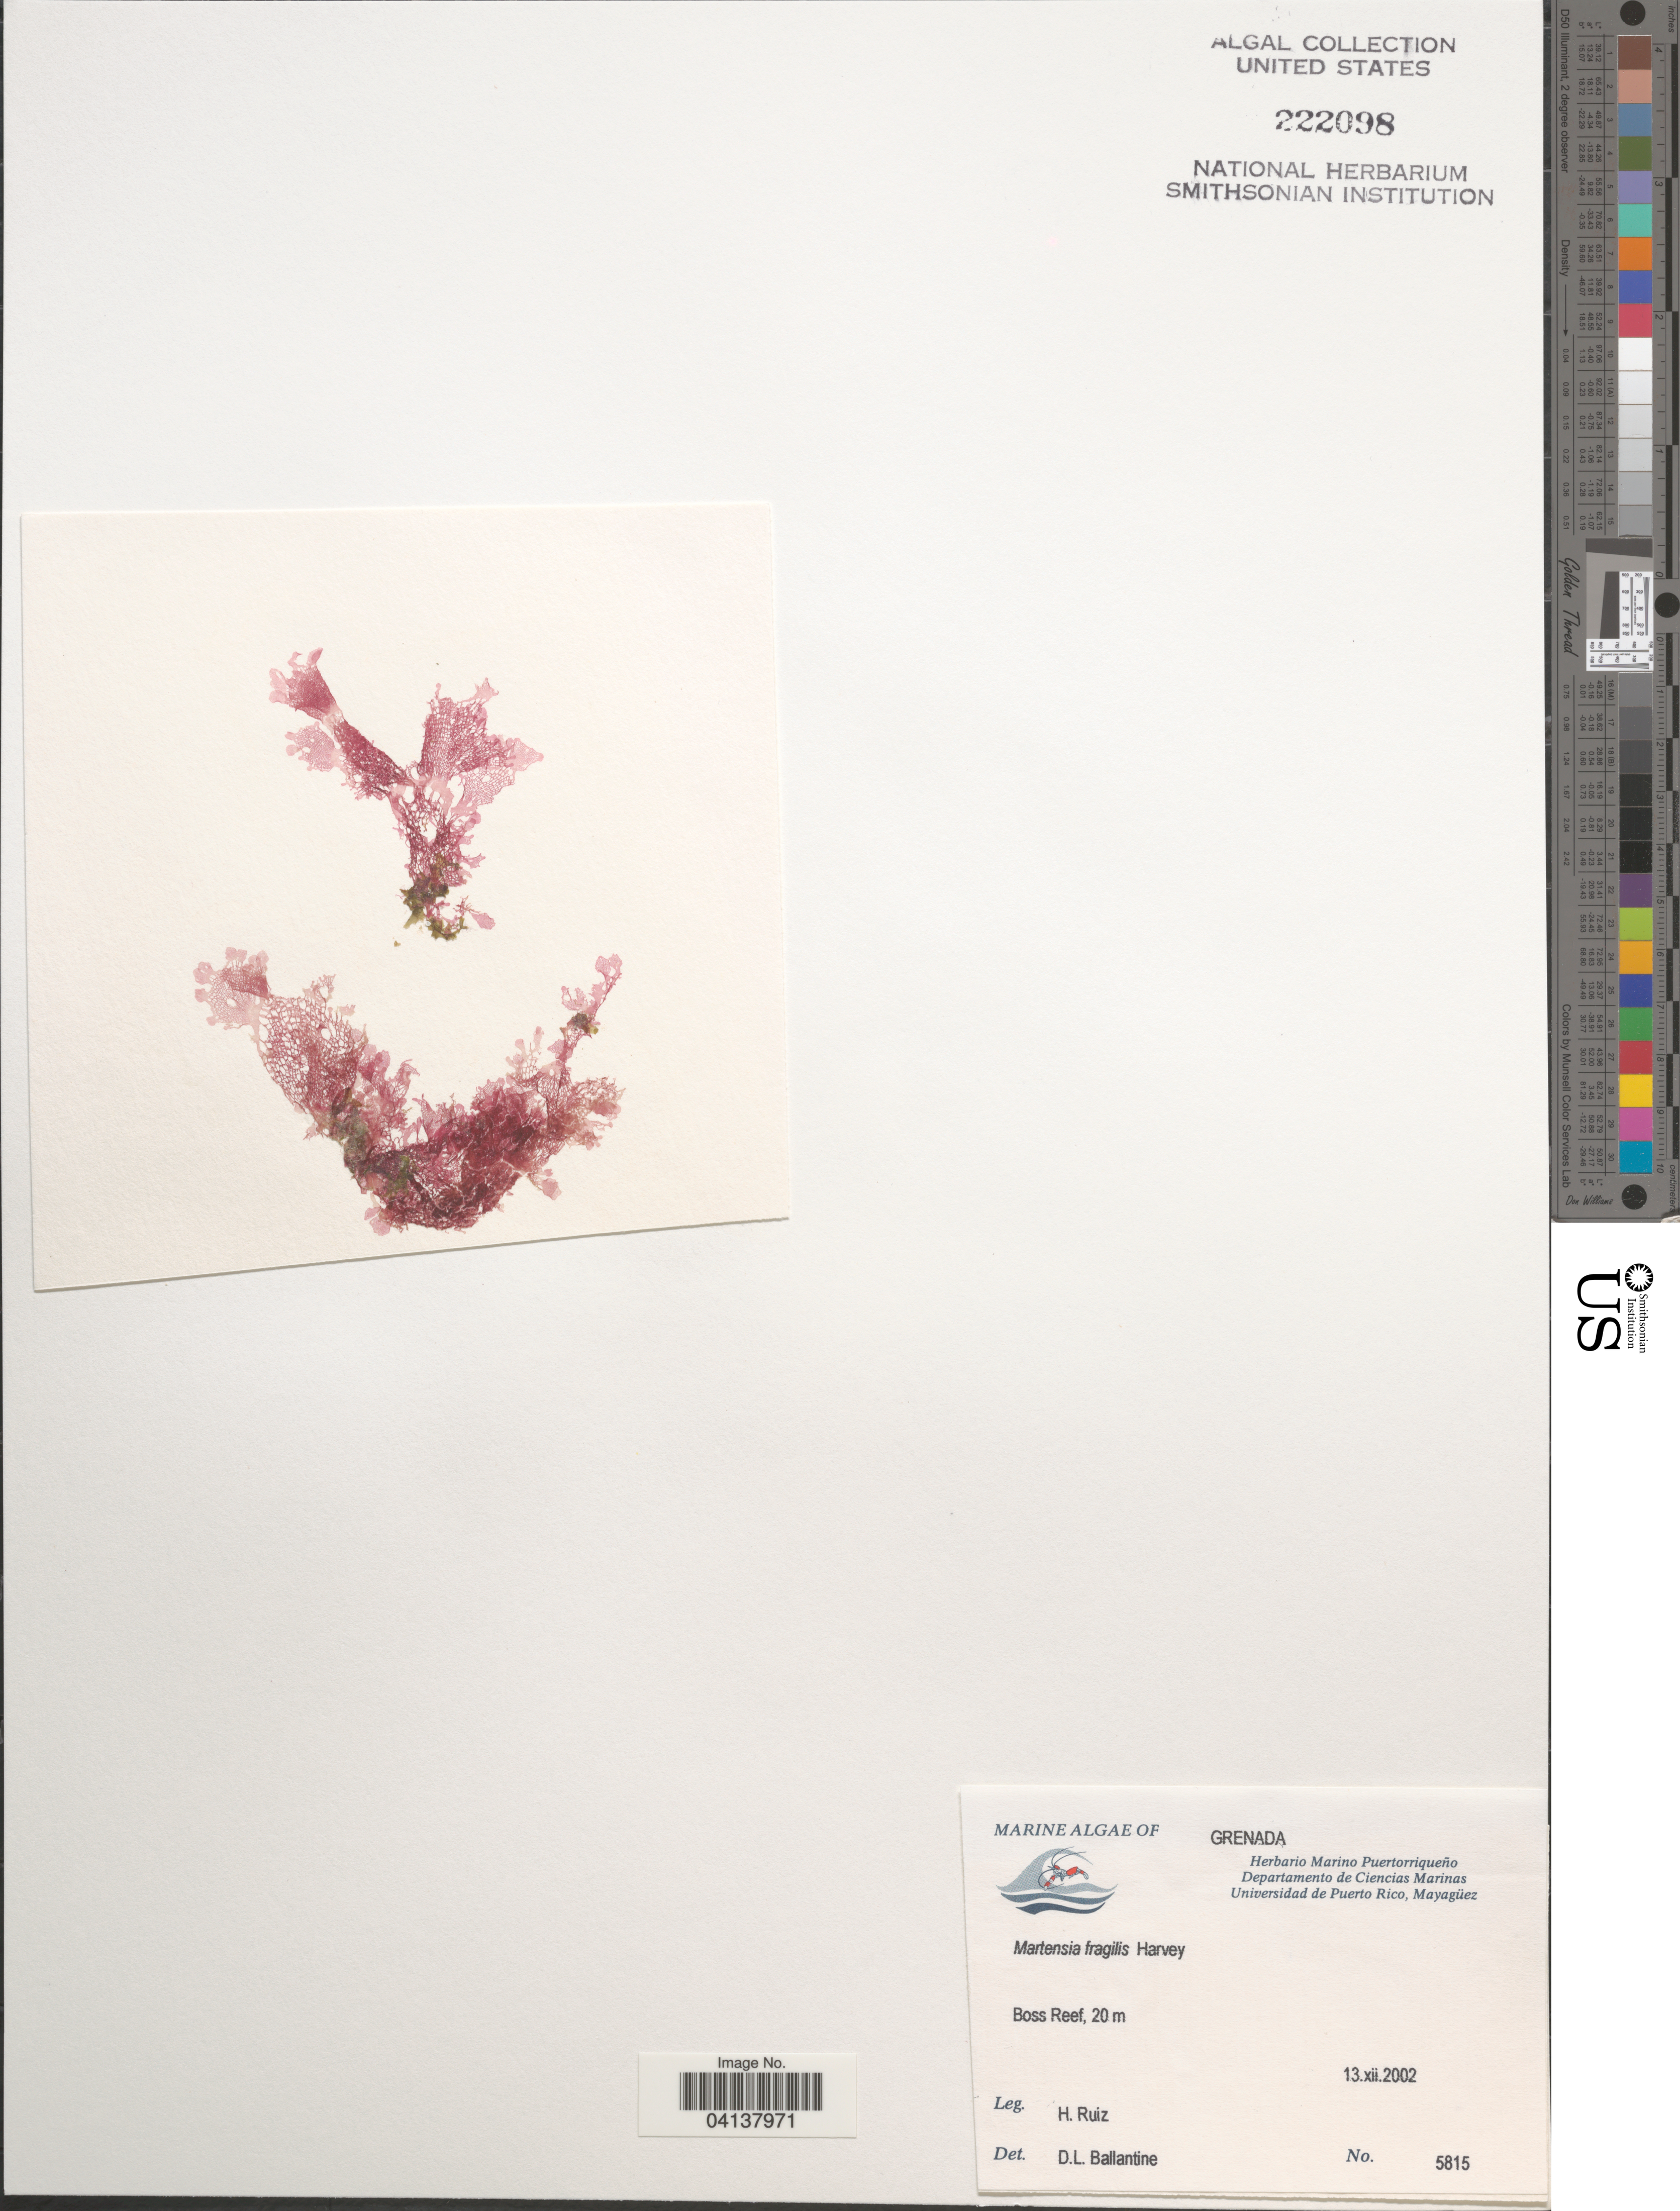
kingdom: Plantae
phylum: Rhodophyta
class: Florideophyceae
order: Ceramiales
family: Delesseriaceae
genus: Martensia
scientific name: Martensia fragilis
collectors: H. Ruiz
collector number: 5815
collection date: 2002-12-13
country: Grenada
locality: Boss Reef.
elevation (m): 20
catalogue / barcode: US 222098